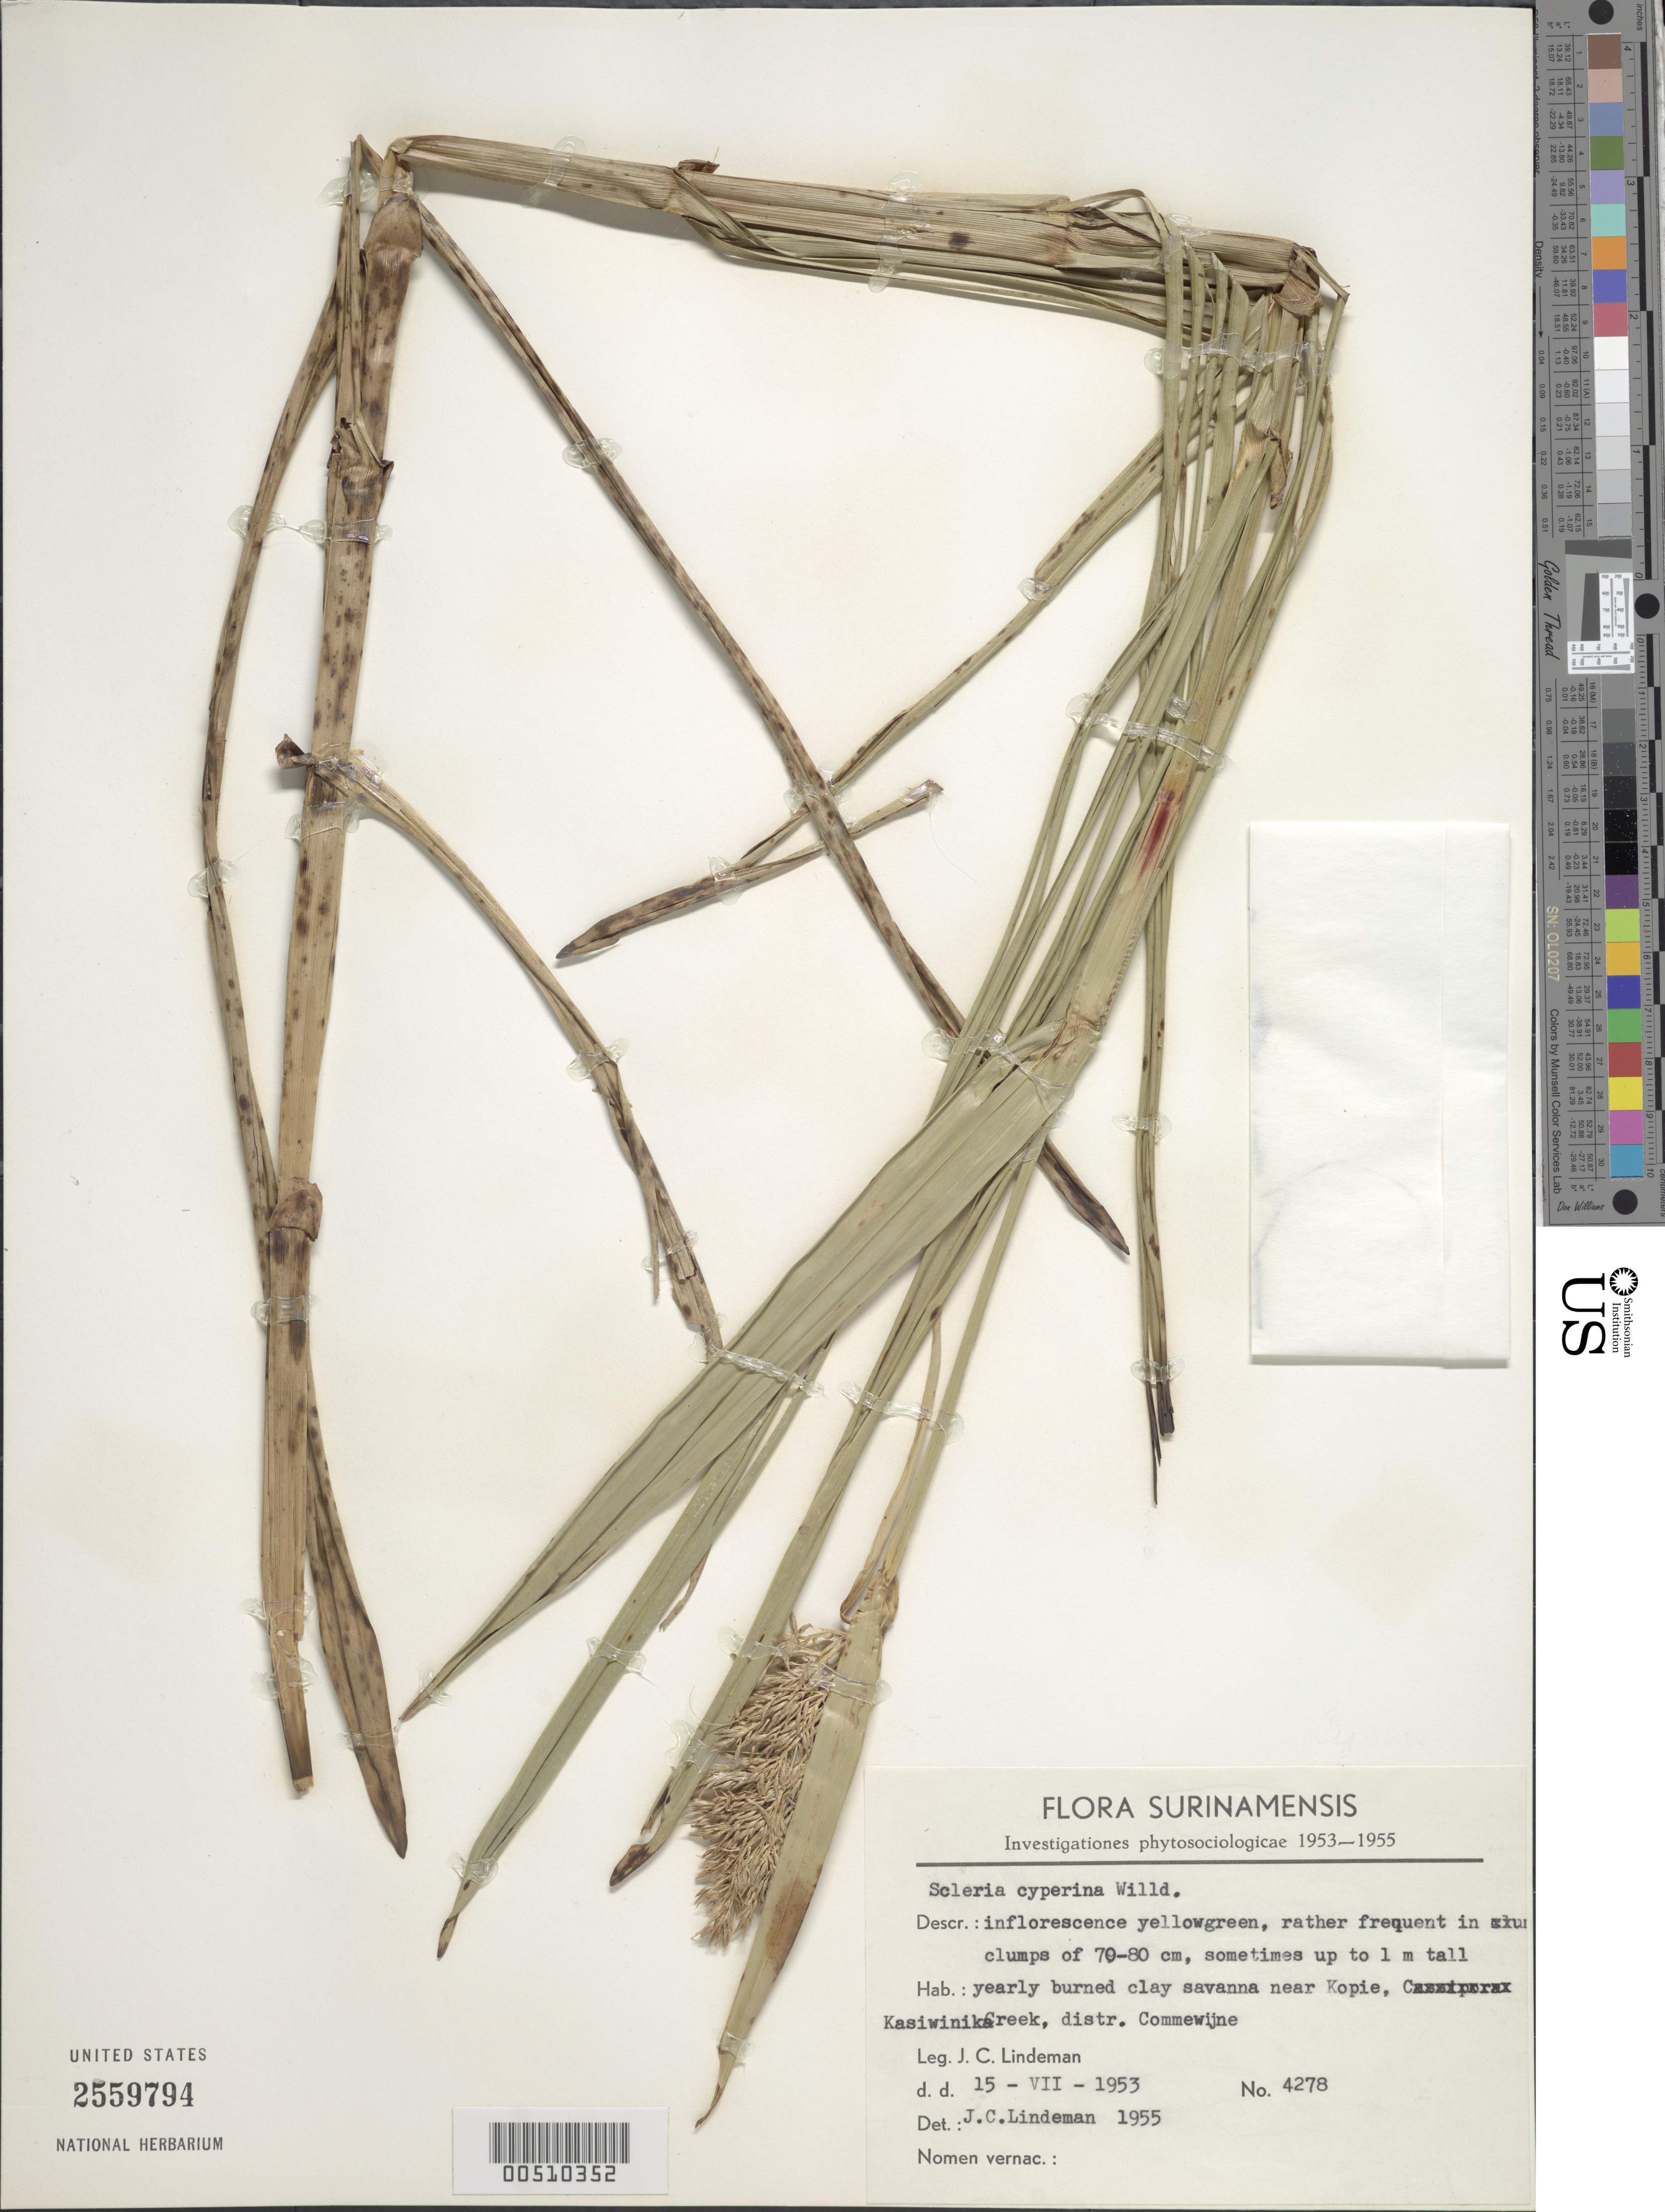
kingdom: Plantae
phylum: Tracheophyta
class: Liliopsida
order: Poales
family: Cyperaceae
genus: Scleria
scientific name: Scleria cyperina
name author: Willd. ex Kunth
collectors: J. C. Lindeman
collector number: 4278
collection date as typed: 15 Jul 1953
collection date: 1953-07-15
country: Suriname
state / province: Commewijne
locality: near Kopie, Kasiwinika Creek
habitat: Yearly burned clay savanna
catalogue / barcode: US 2559794